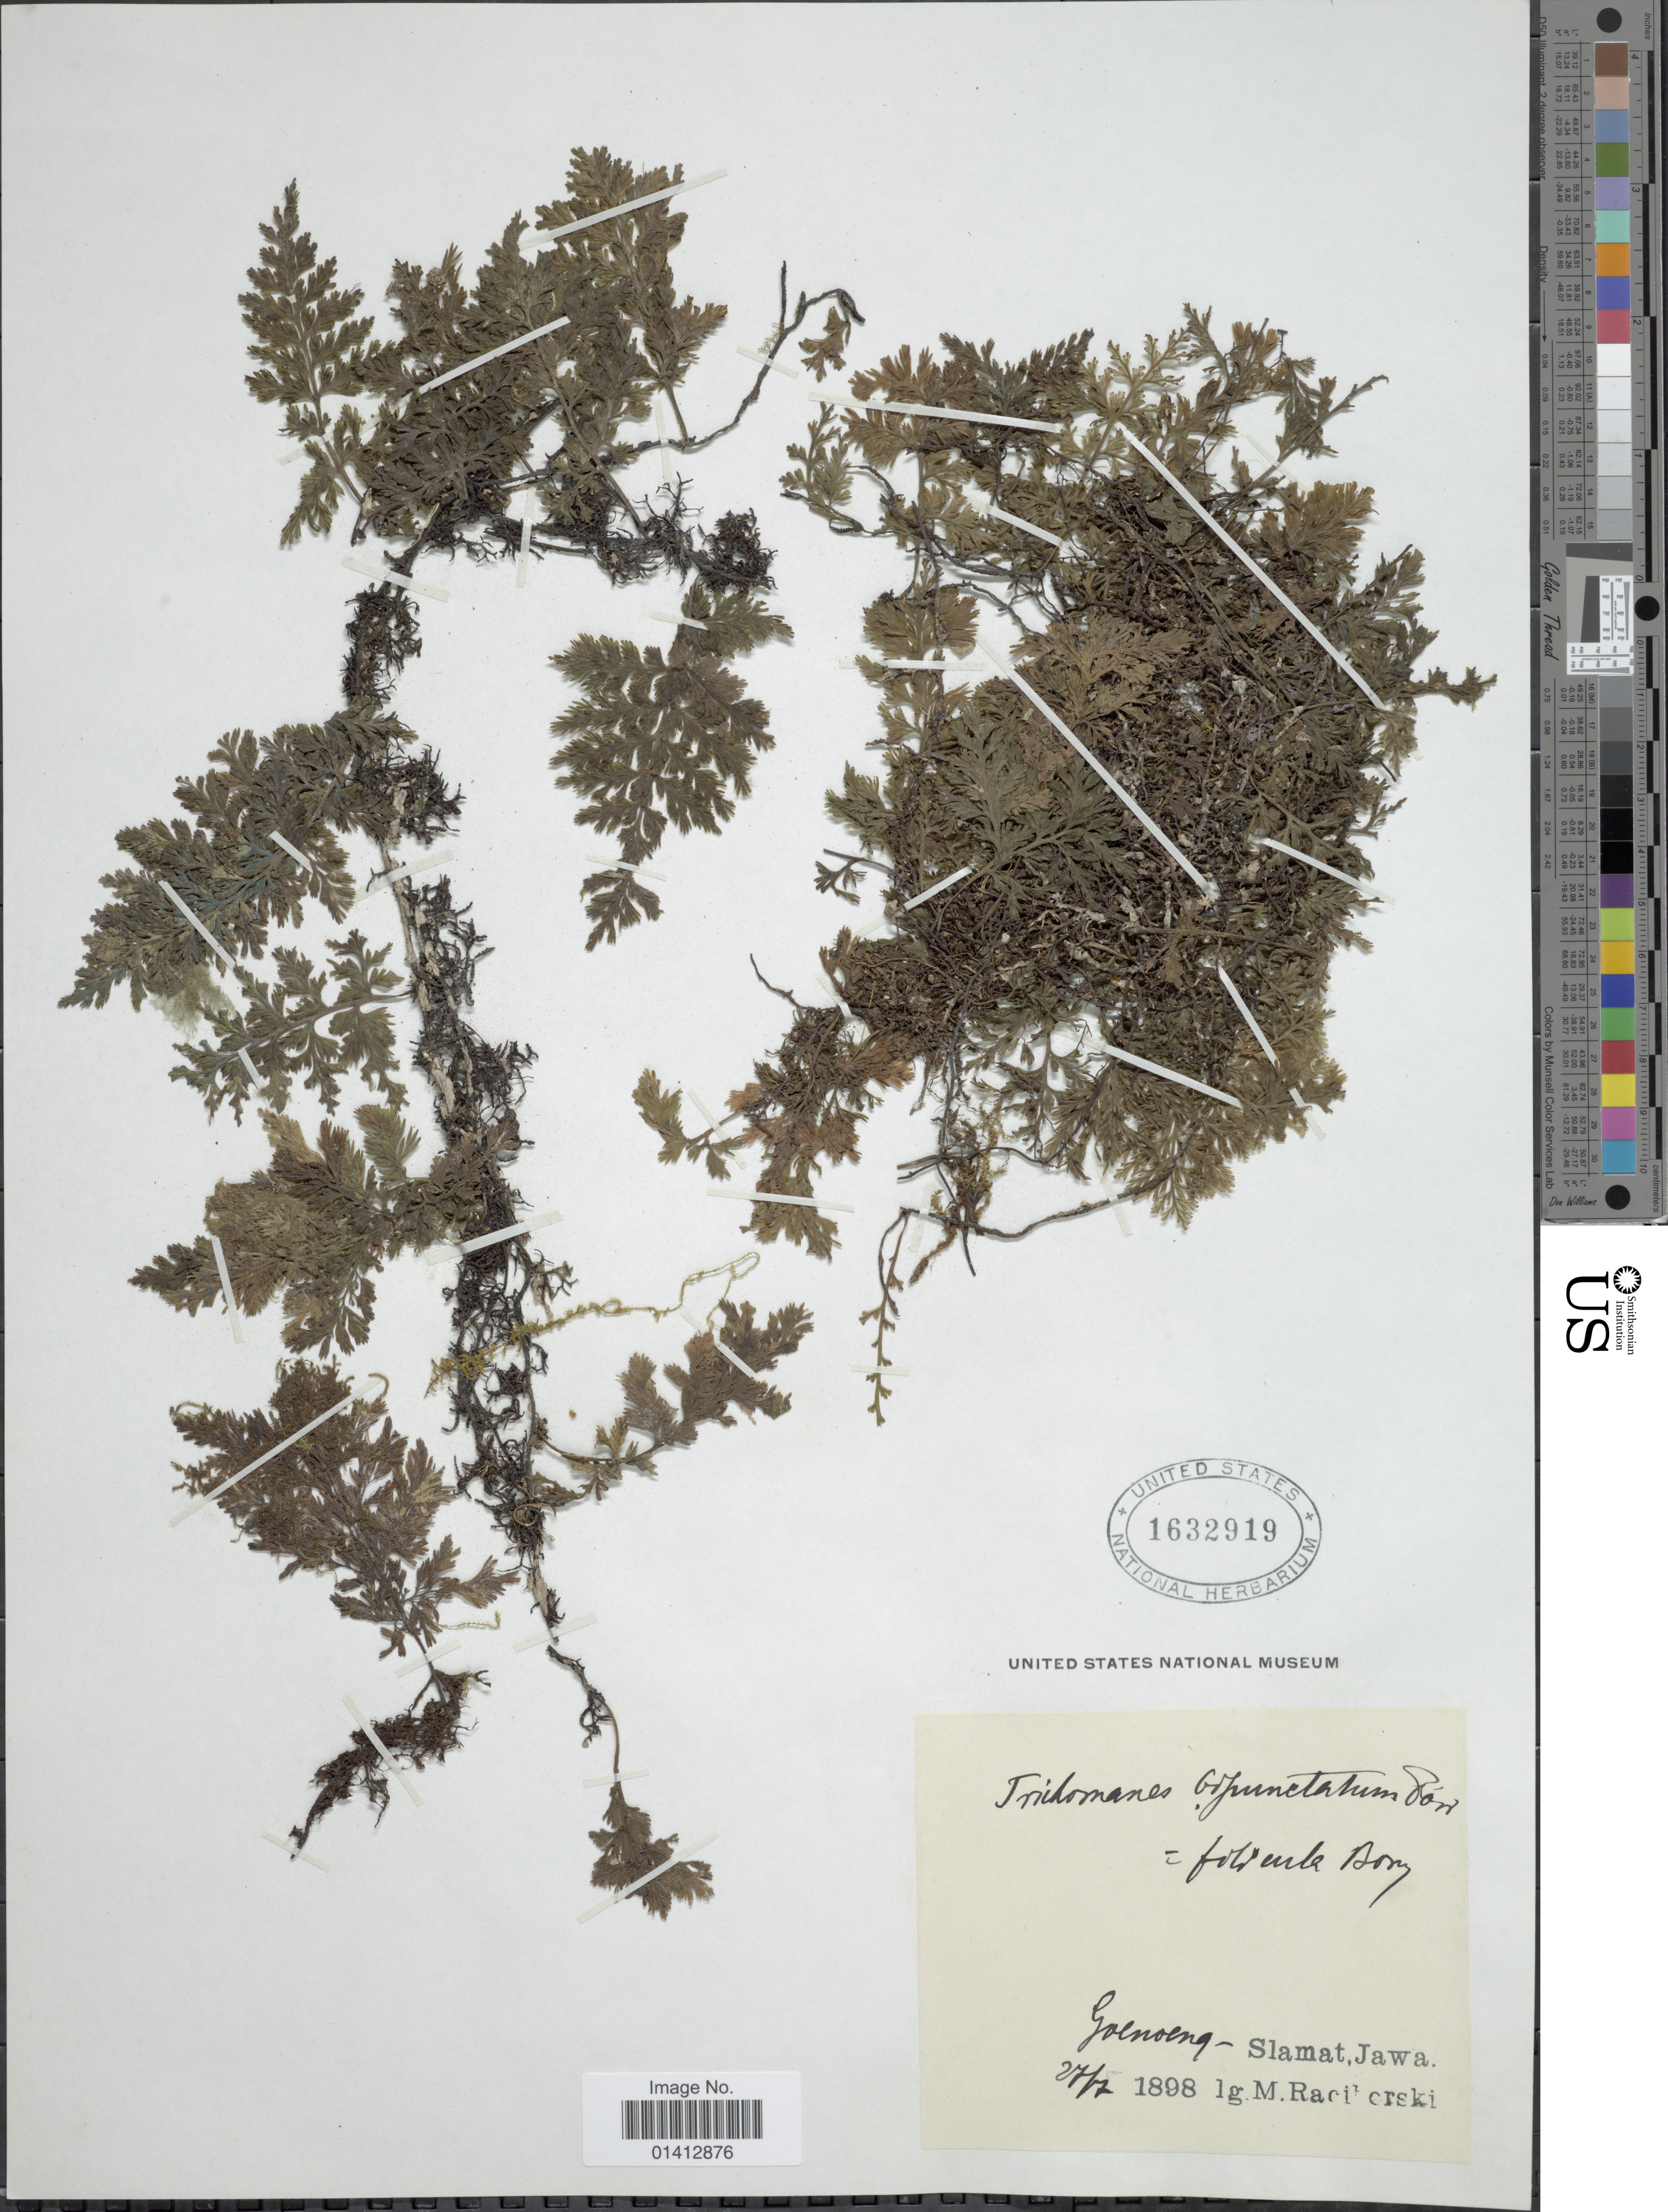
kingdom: Plantae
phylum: Tracheophyta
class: Polypodiopsida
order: Hymenophyllales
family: Hymenophyllaceae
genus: Crepidomanes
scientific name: Crepidomanes bipunctatum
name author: (Poir.) Copel.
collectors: M. Raciborski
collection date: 1898-07-27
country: Indonesia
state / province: Java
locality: Goenoeng-Slamat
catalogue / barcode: US 1632919